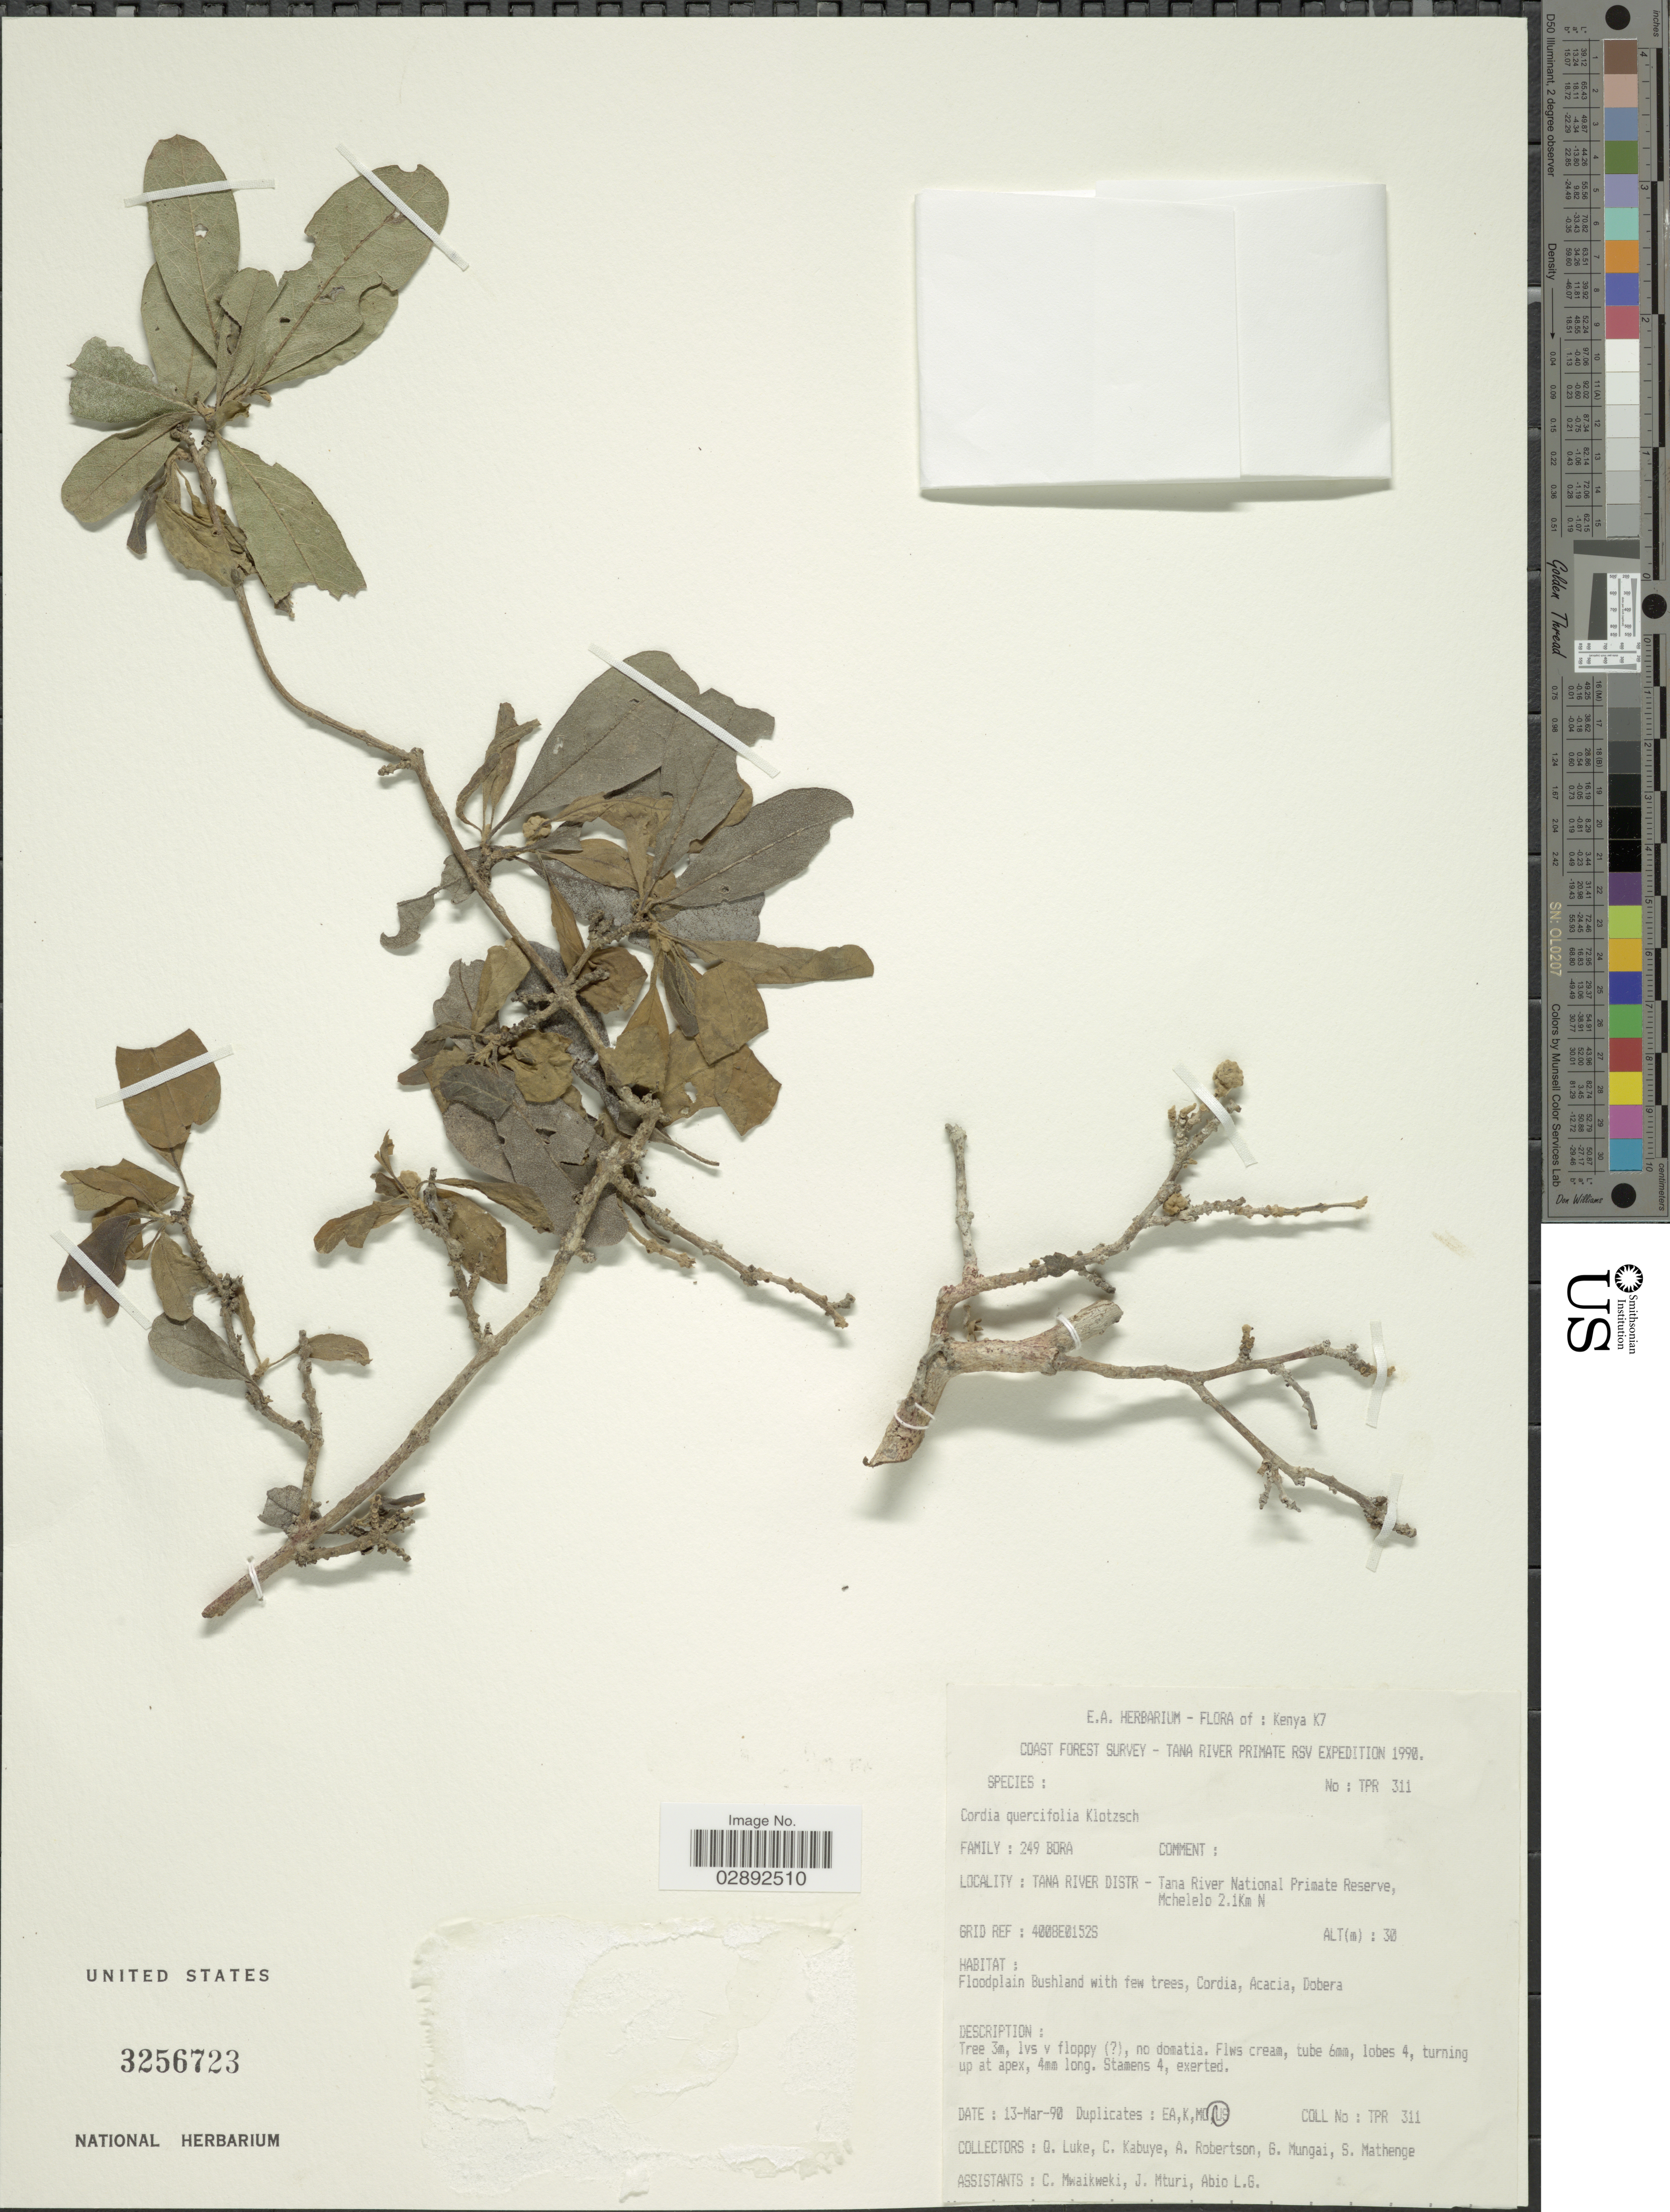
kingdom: Plantae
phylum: Tracheophyta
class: Magnoliopsida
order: Boraginales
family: Cordiaceae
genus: Cordia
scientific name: Cordia quercifolia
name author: Klotzsch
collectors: Q. Luke, C. Kabuye, A. Robertson, G. Mungai & et al.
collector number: TPR311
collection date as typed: Transcribed d/m/y: 13/3/90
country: Kenya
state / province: Tana River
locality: K7. Tana River Distr - Tana River National Primate Reserve, Mchelelo 2.1Km N. Grid Ref: 4008E0152S.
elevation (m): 30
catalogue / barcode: US 3256723